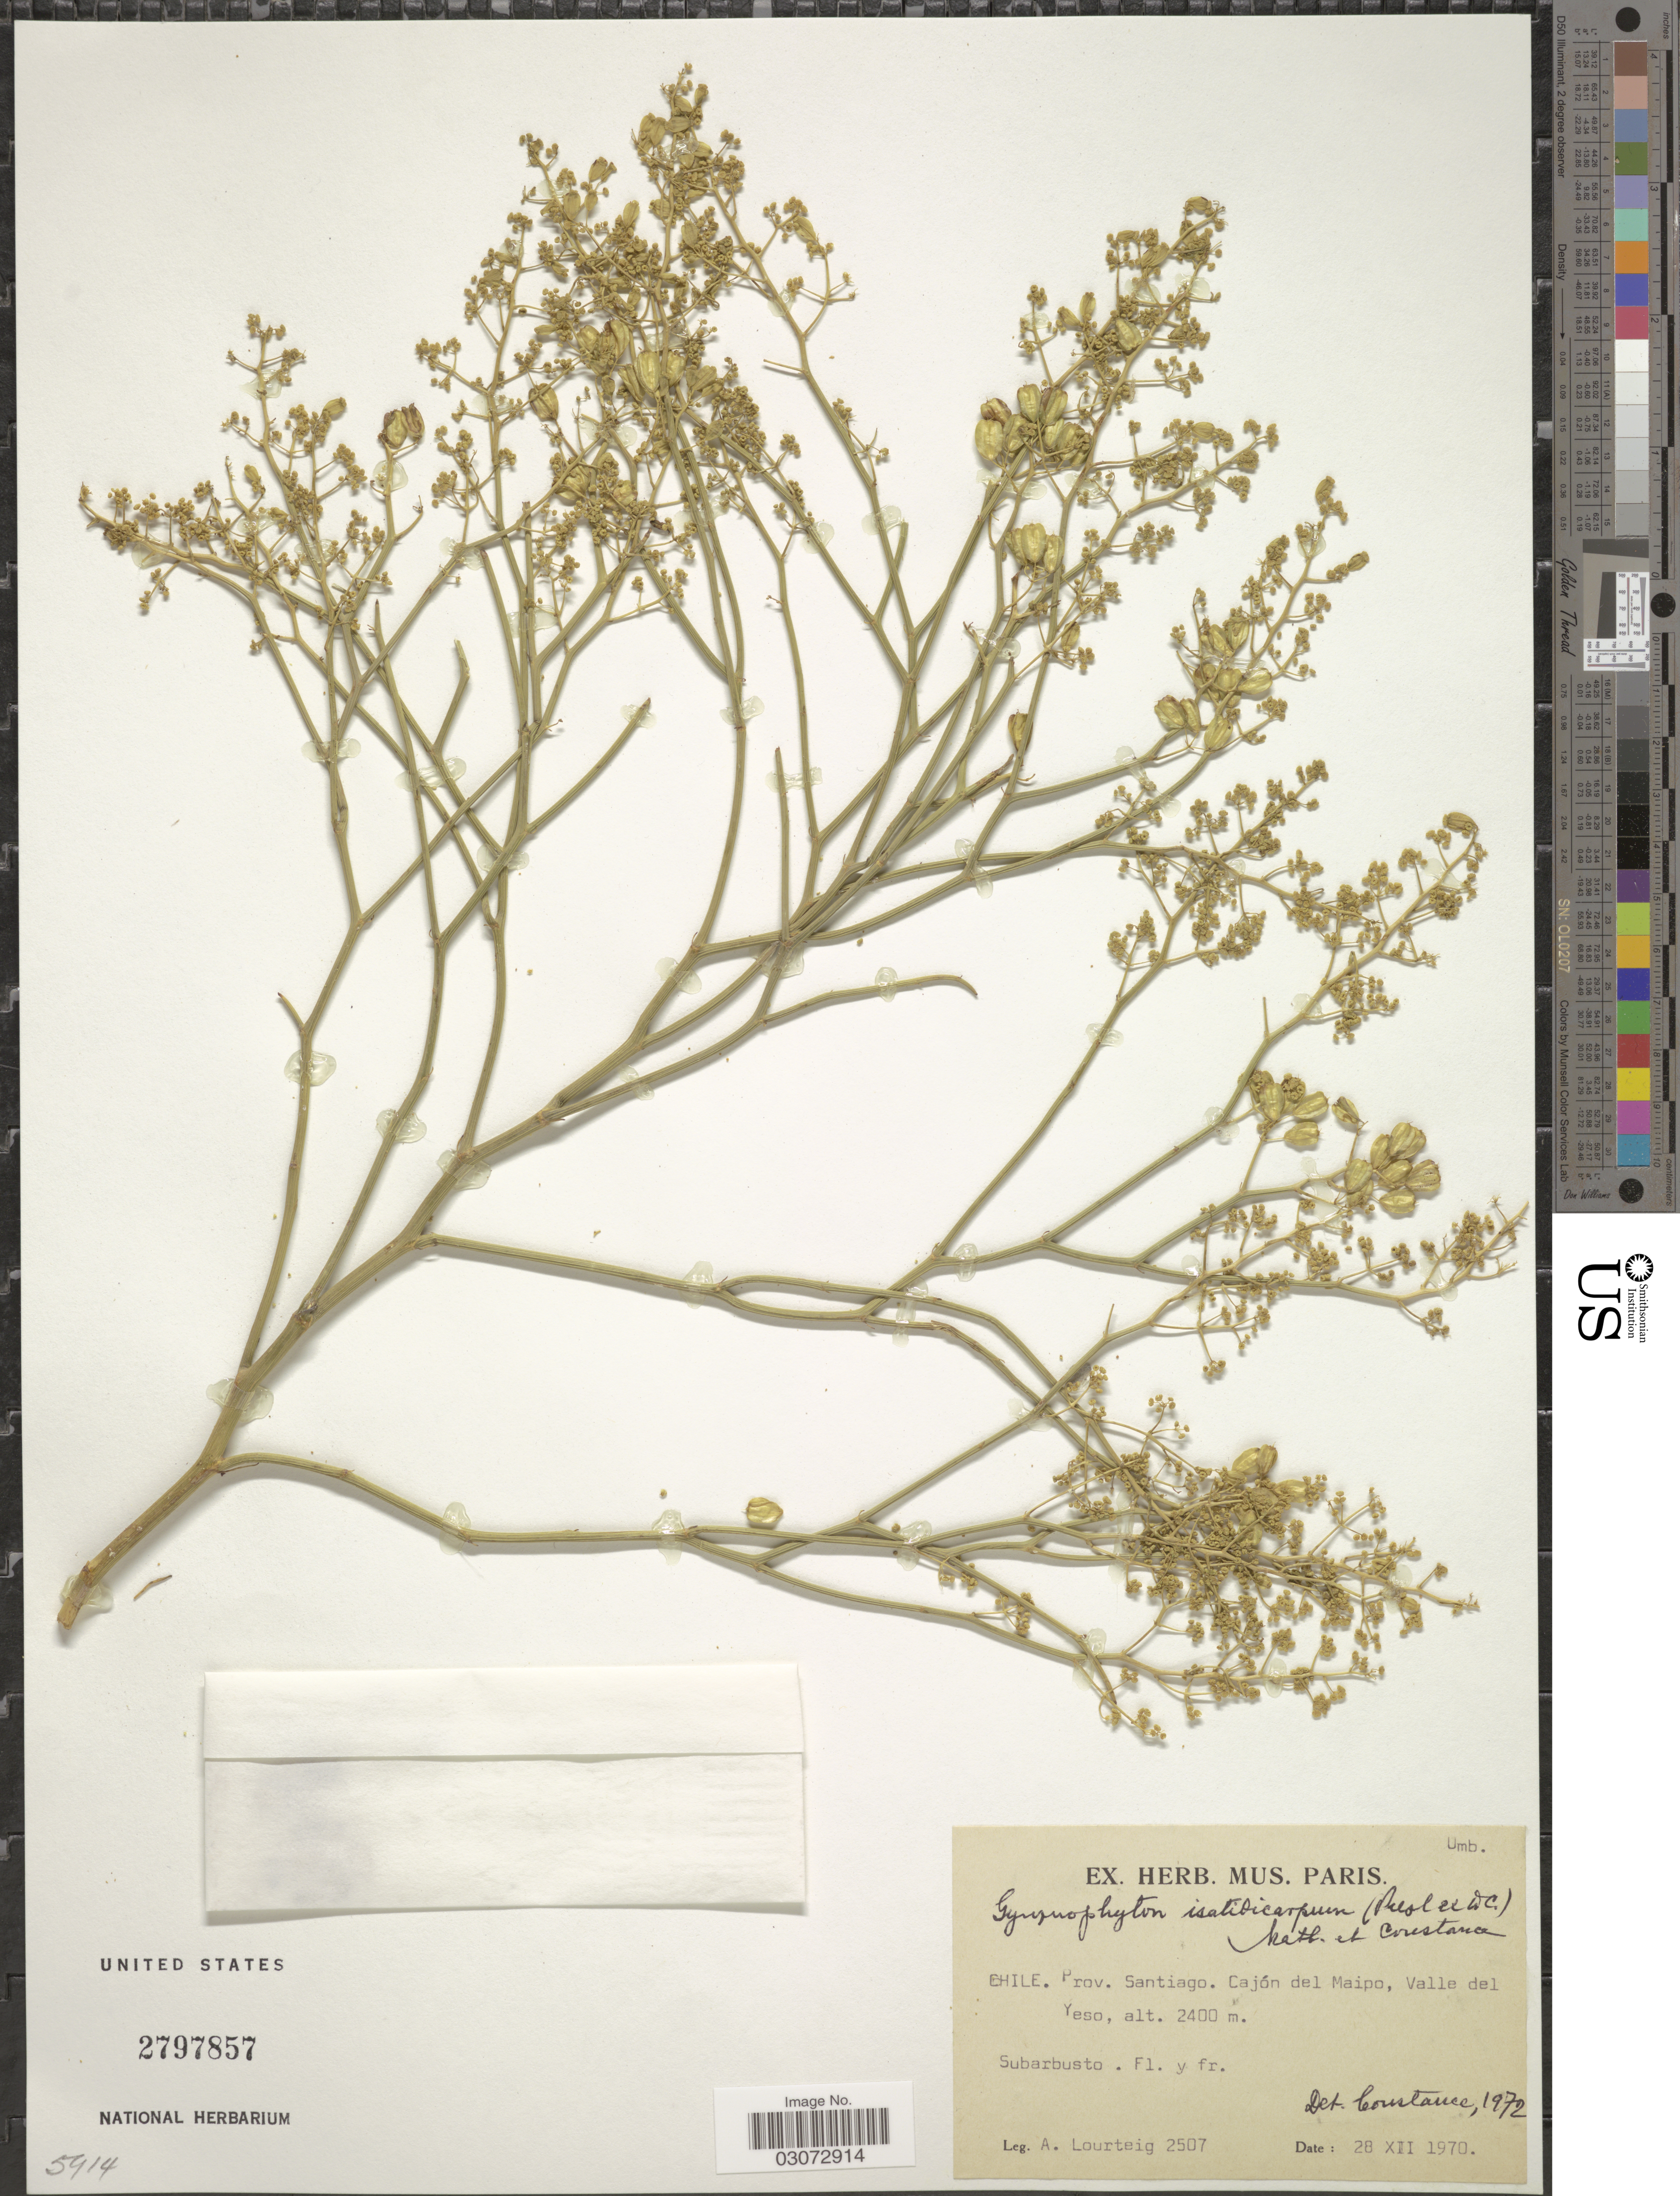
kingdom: Plantae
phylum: Tracheophyta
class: Magnoliopsida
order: Apiales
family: Apiaceae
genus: Gymnophyton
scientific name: Gymnophyton isatidicarpum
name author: Mathias & Constance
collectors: A. Lourteig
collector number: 2507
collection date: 1970-12-28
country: Chile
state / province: Región Metropolitana (RM)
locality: Prov. Santiago. Cajón del Maipo, Valle del Yeso.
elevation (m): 2400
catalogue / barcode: US 2797857